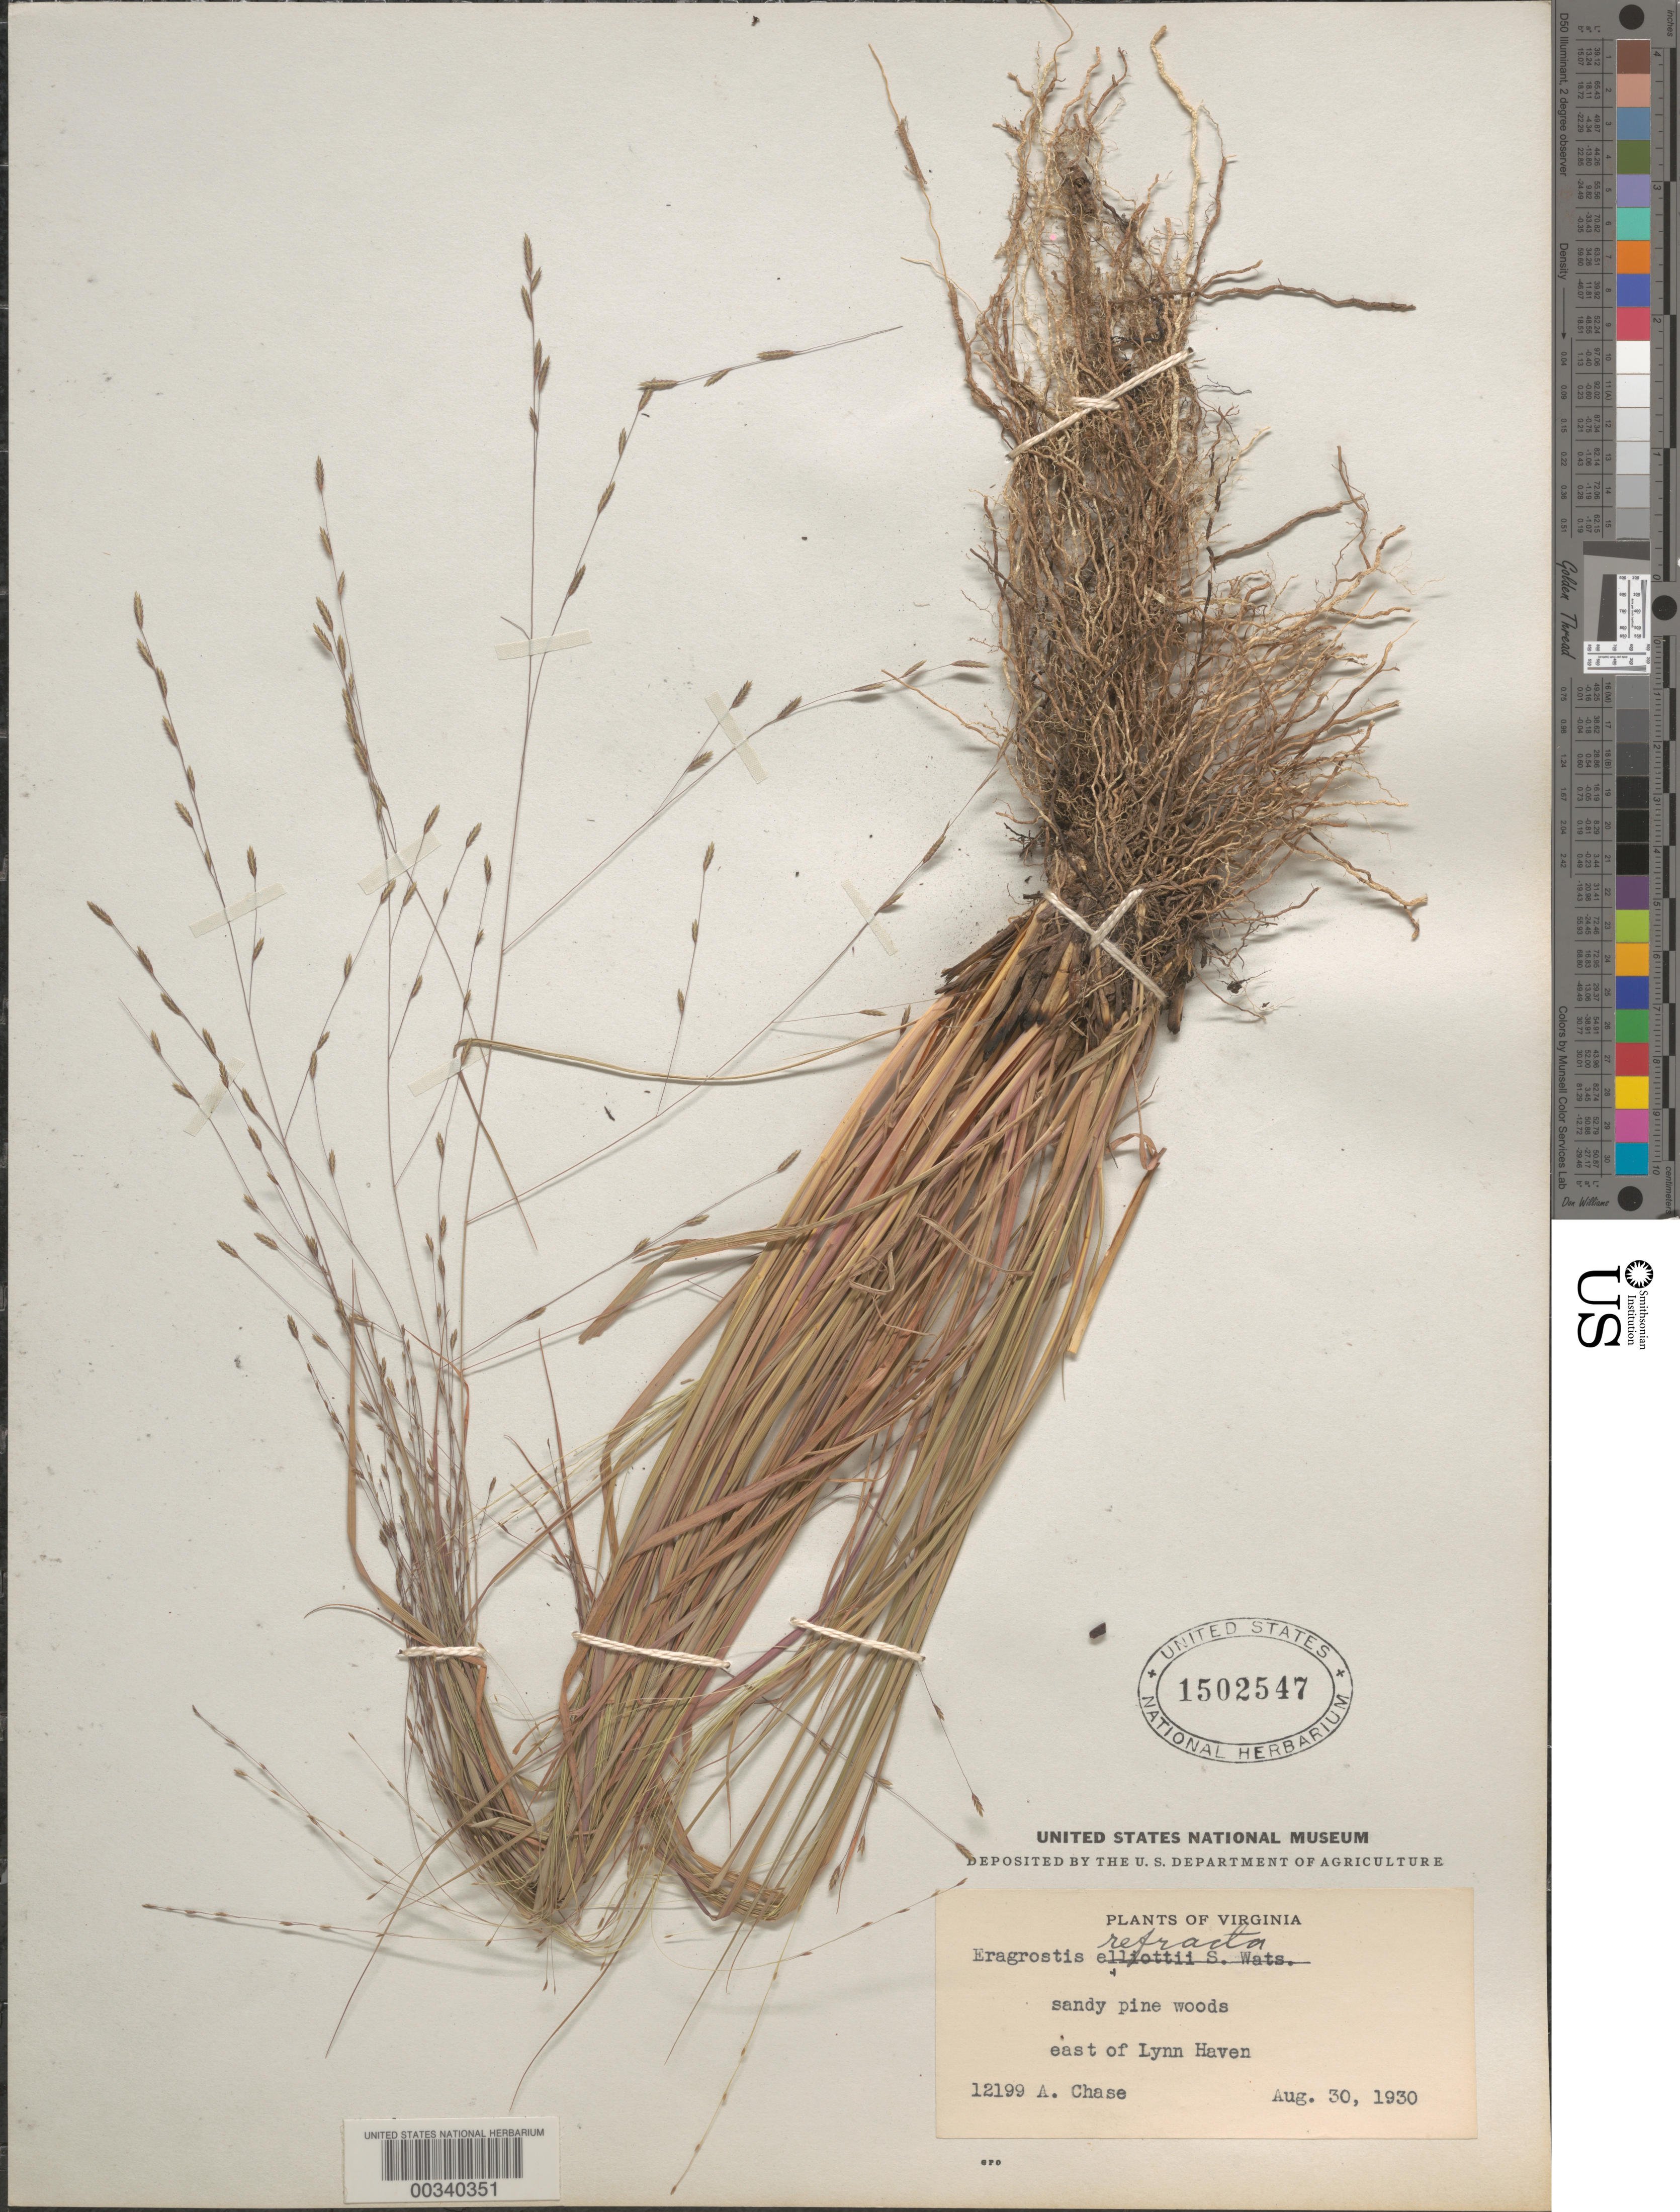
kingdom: Plantae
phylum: Tracheophyta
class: Liliopsida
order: Poales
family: Poaceae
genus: Eragrostis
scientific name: Eragrostis refracta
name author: (Muhl.) Scribn.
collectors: A. Chase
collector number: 12199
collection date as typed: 30 Aug 1930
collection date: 1930-08-30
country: United States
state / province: Virginia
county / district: City of Alexandria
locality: Alexandria, lynn haven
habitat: Sandy pine woods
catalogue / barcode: US 1502547